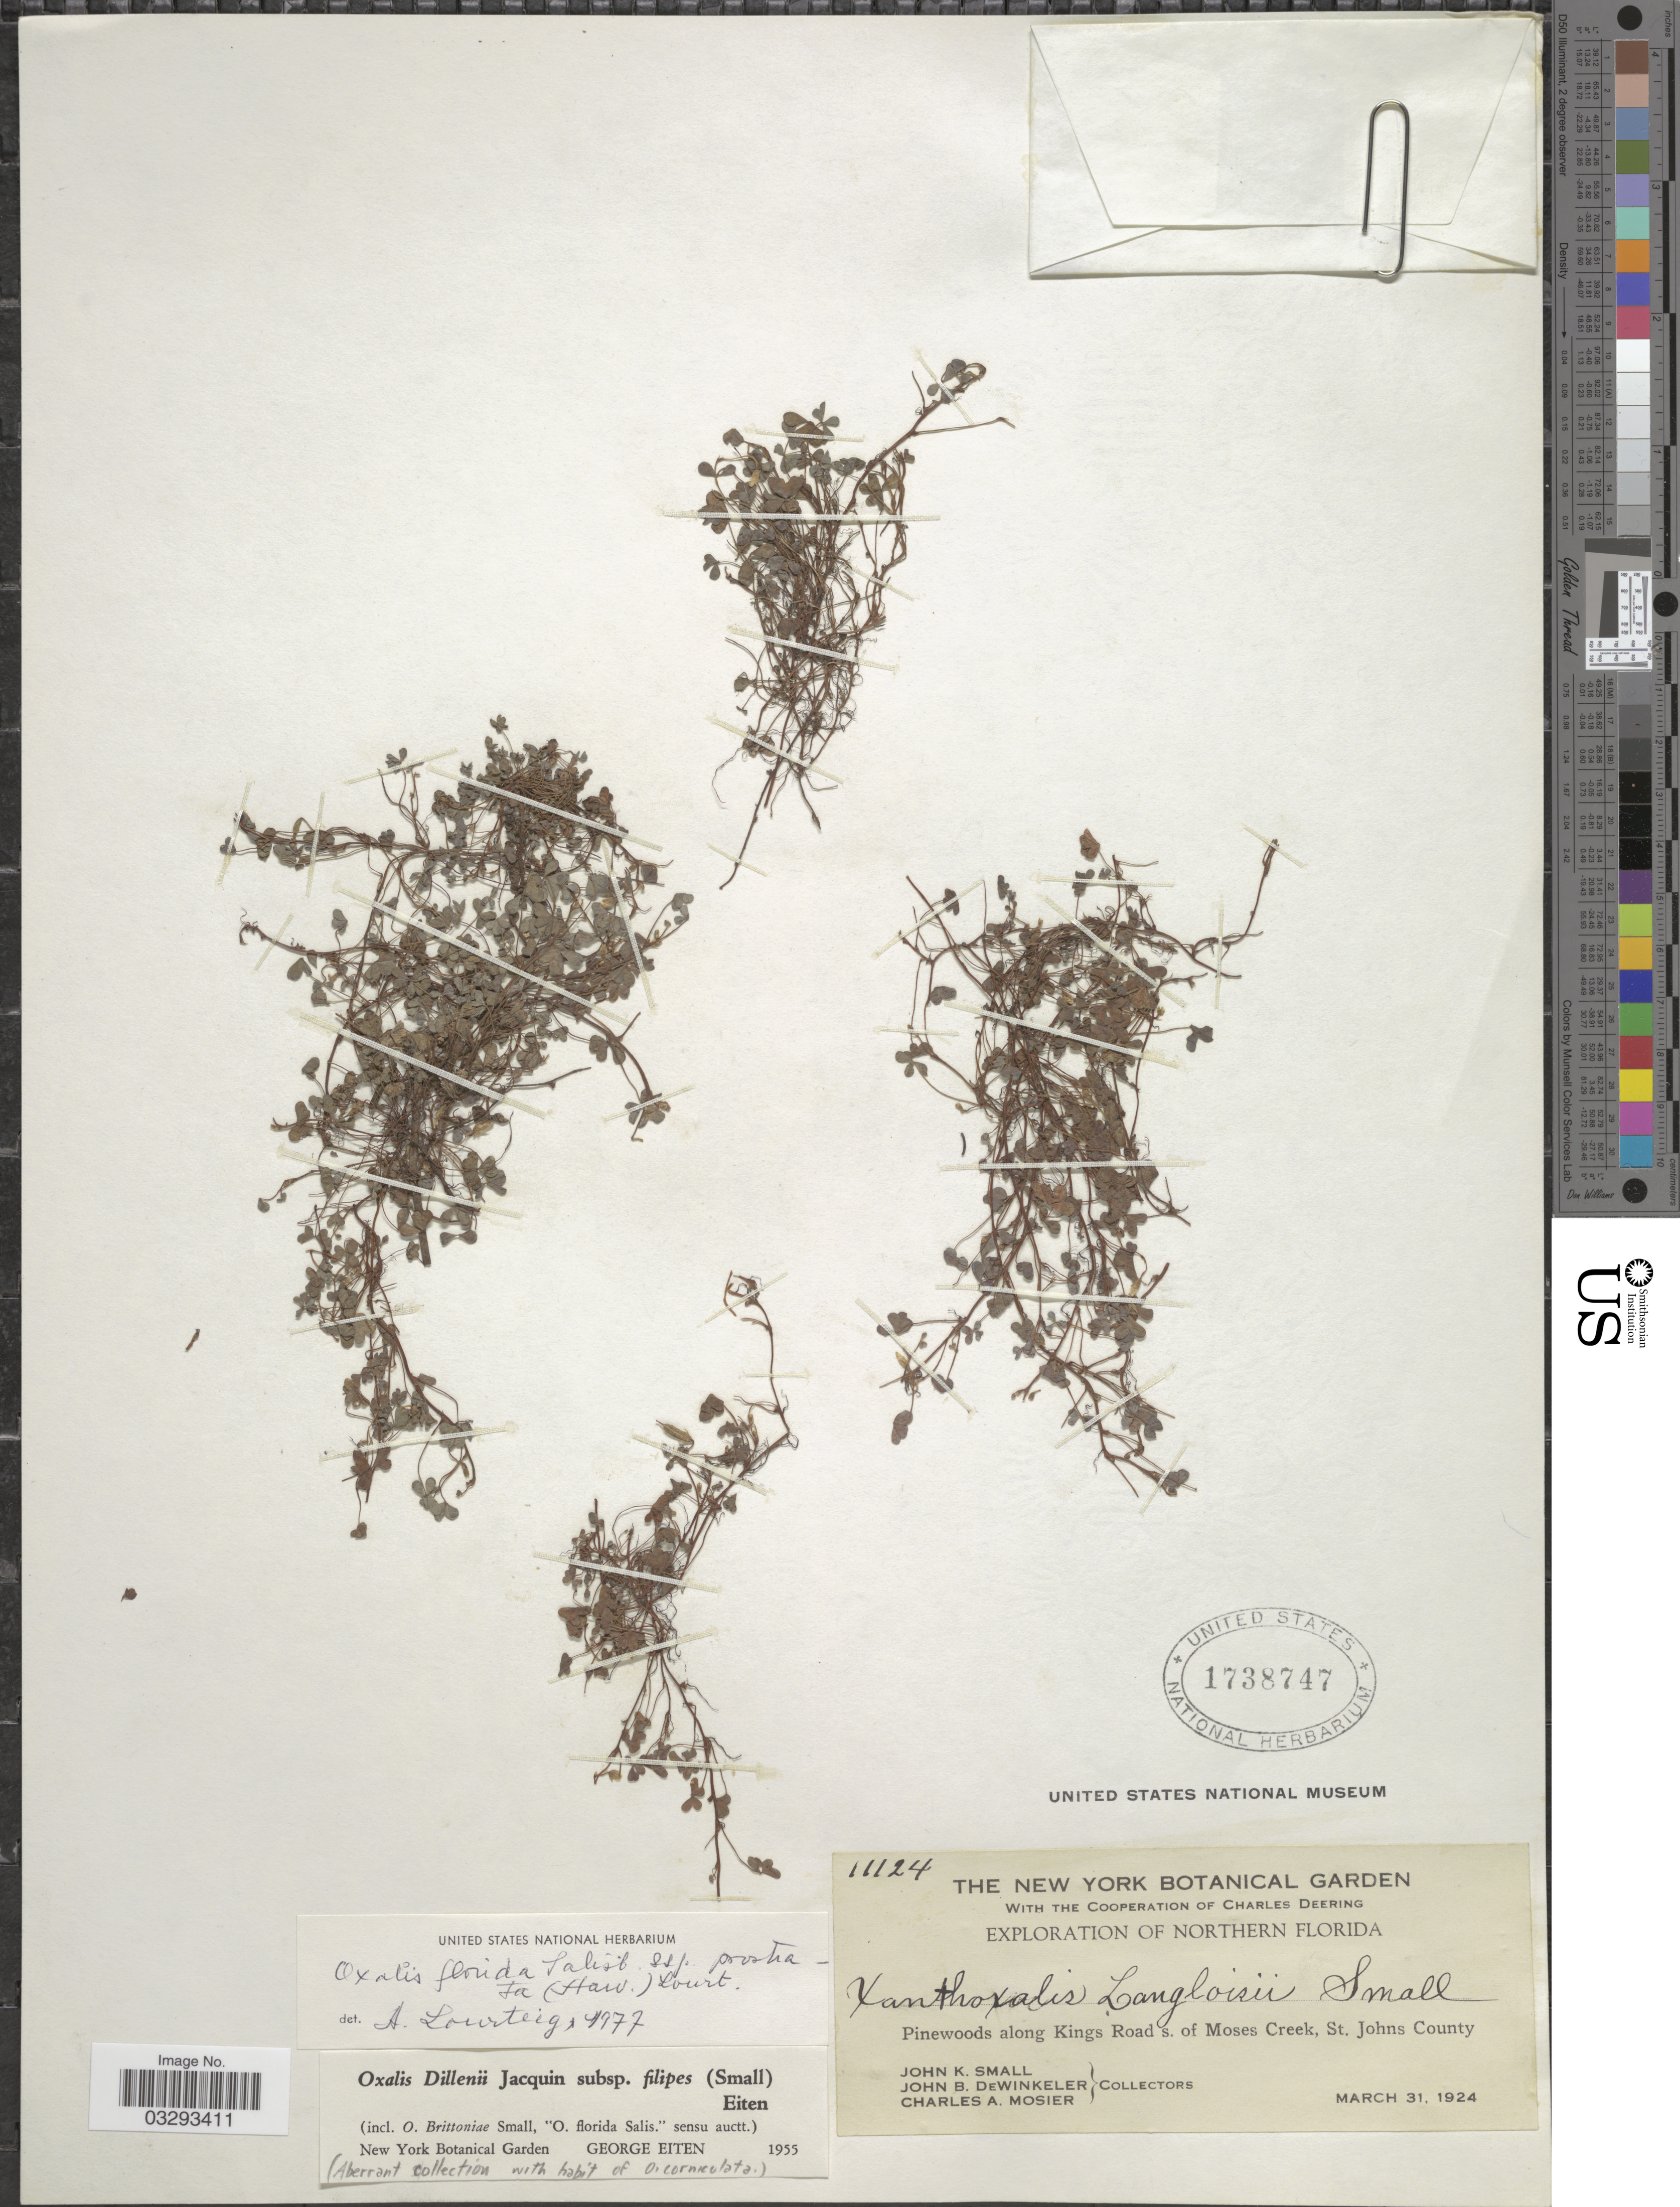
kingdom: Plantae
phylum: Tracheophyta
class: Magnoliopsida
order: Oxalidales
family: Oxalidaceae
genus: Oxalis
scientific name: Oxalis florida subsp. prostrata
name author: (Haw.) Lourteig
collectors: J. K. Small, J. B. Dewinkeler & C. A. Mosier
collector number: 11124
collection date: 1924-03-31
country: United States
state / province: Florida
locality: Northern Florida. Pinewoods along Kings Road s. of Moses Creek, St. Johns County.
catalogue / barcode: US 1738747